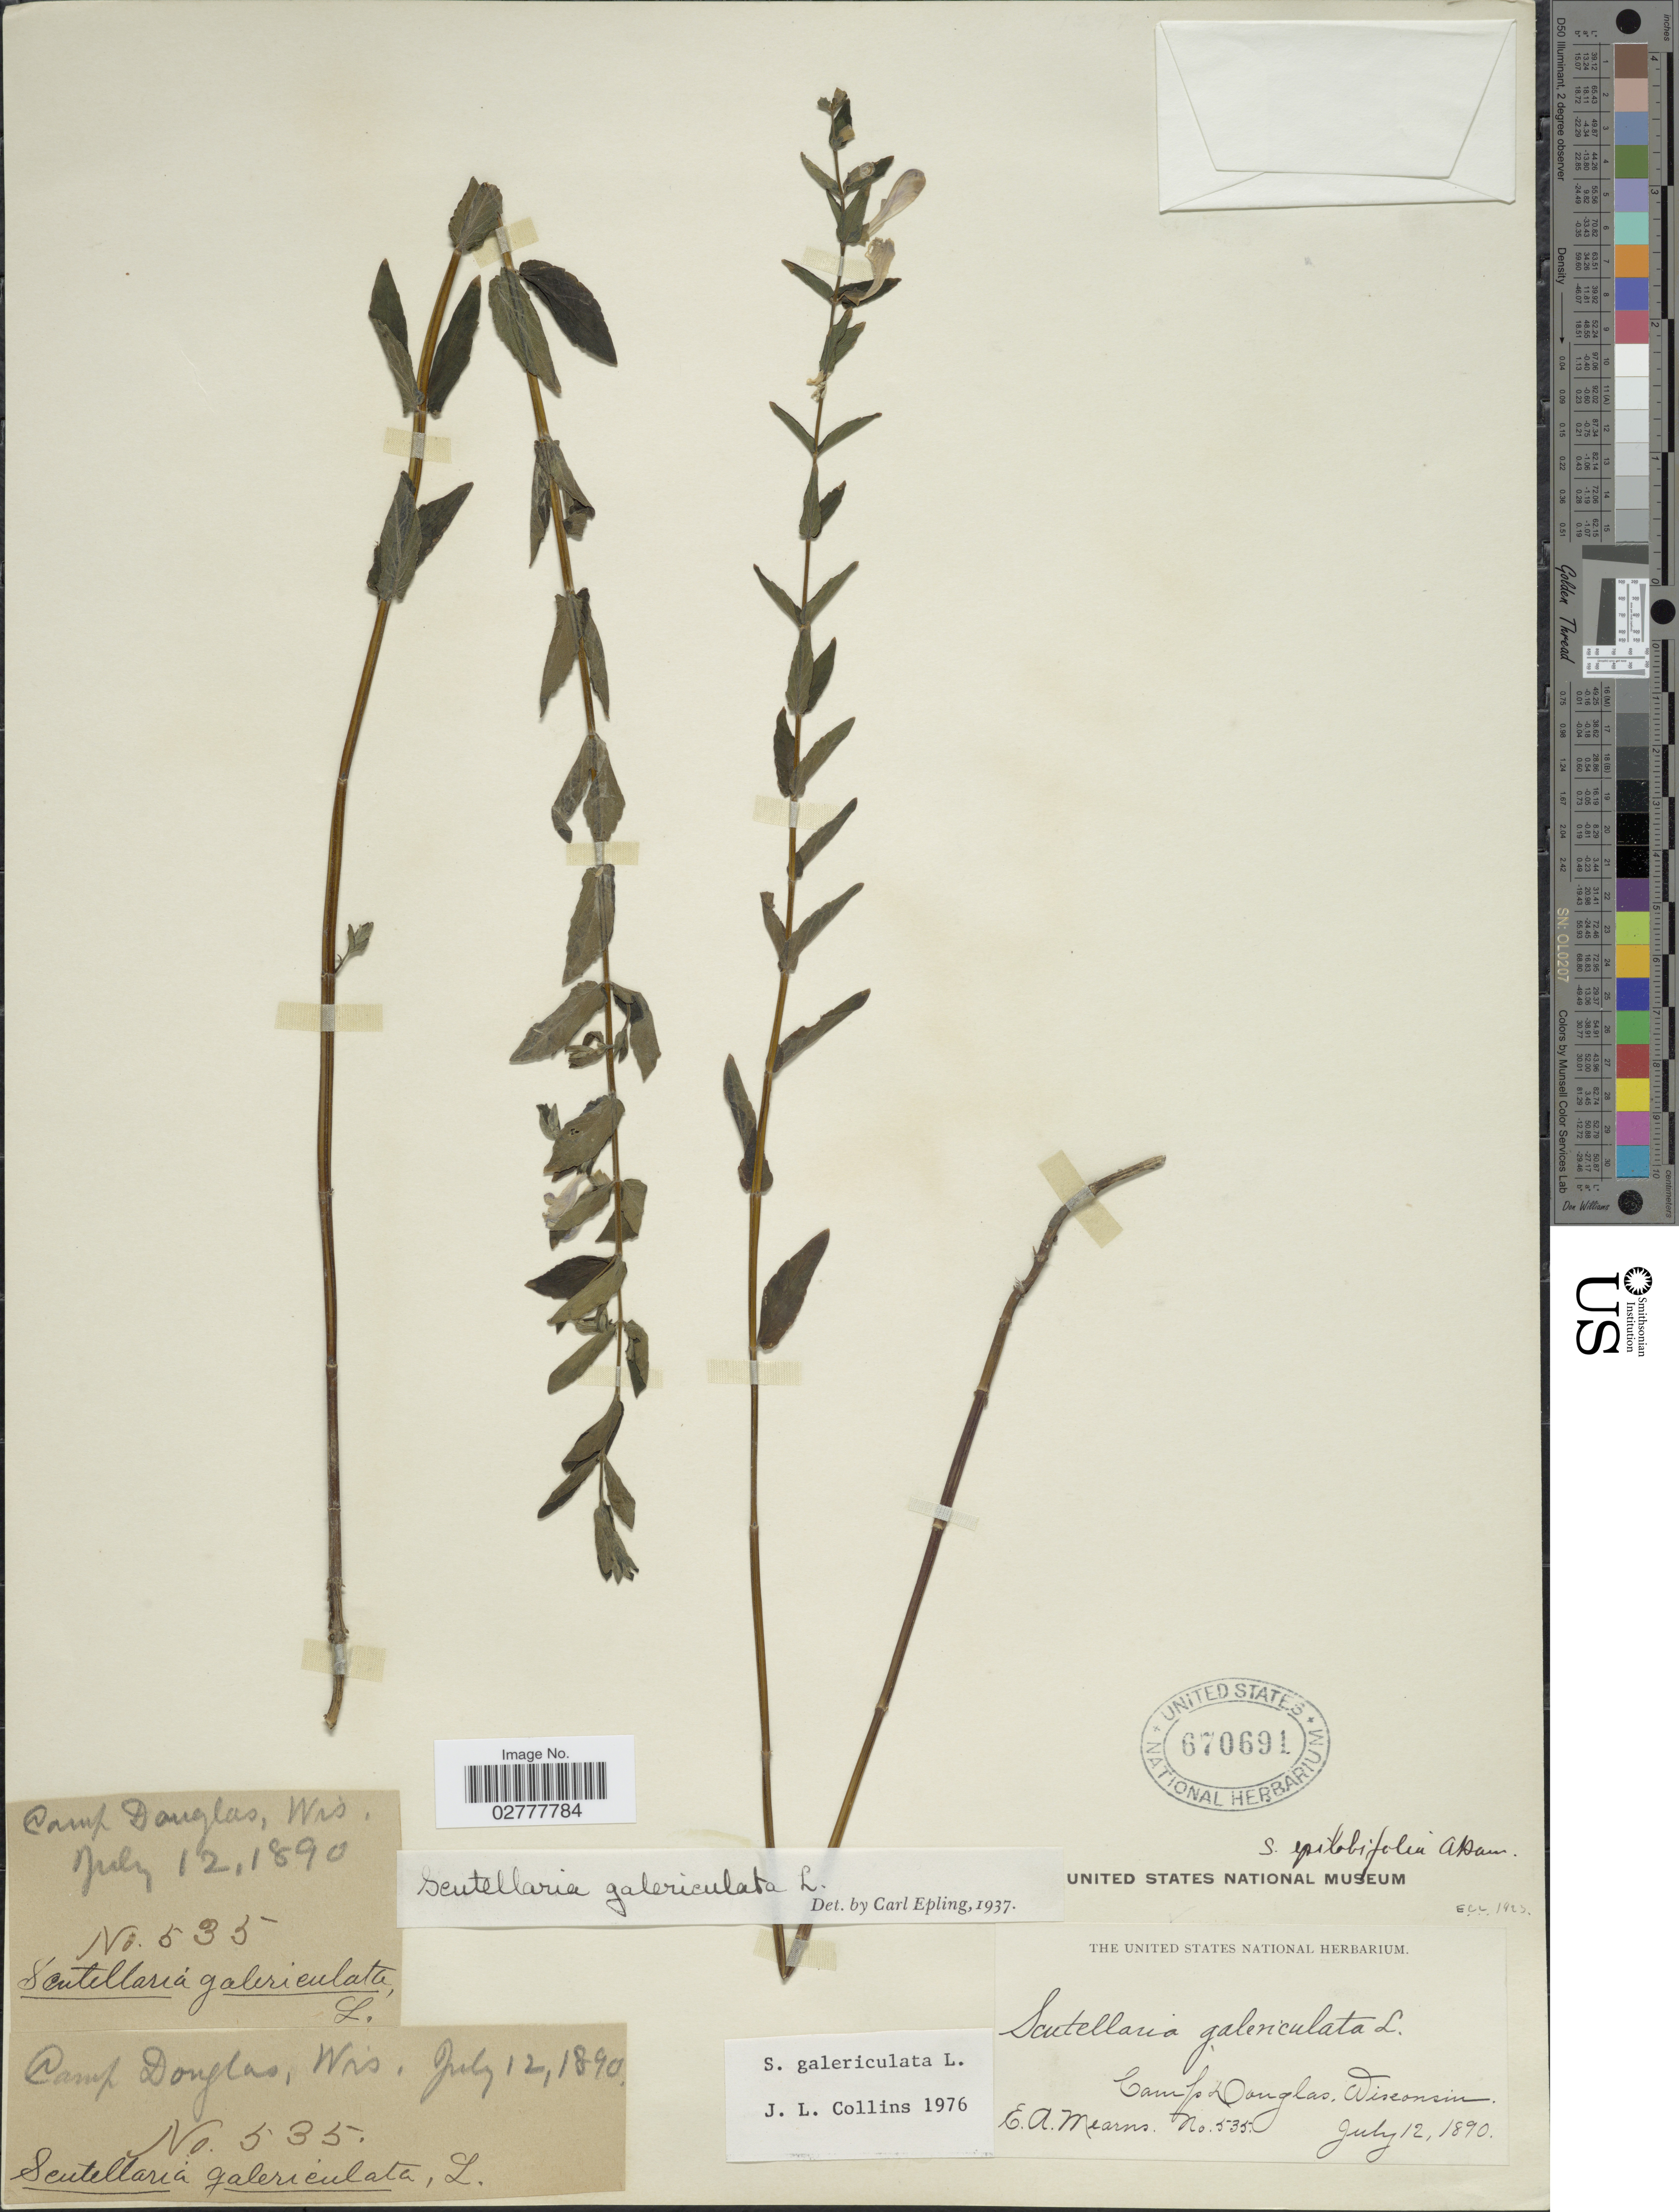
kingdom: Plantae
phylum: Tracheophyta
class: Magnoliopsida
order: Lamiales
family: Lamiaceae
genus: Scutellaria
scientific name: Scutellaria galericulata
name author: L.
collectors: E. A. Mearns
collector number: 535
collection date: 1890-07-12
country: United States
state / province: Wisconsin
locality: Camp Douglas.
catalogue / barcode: US 670691